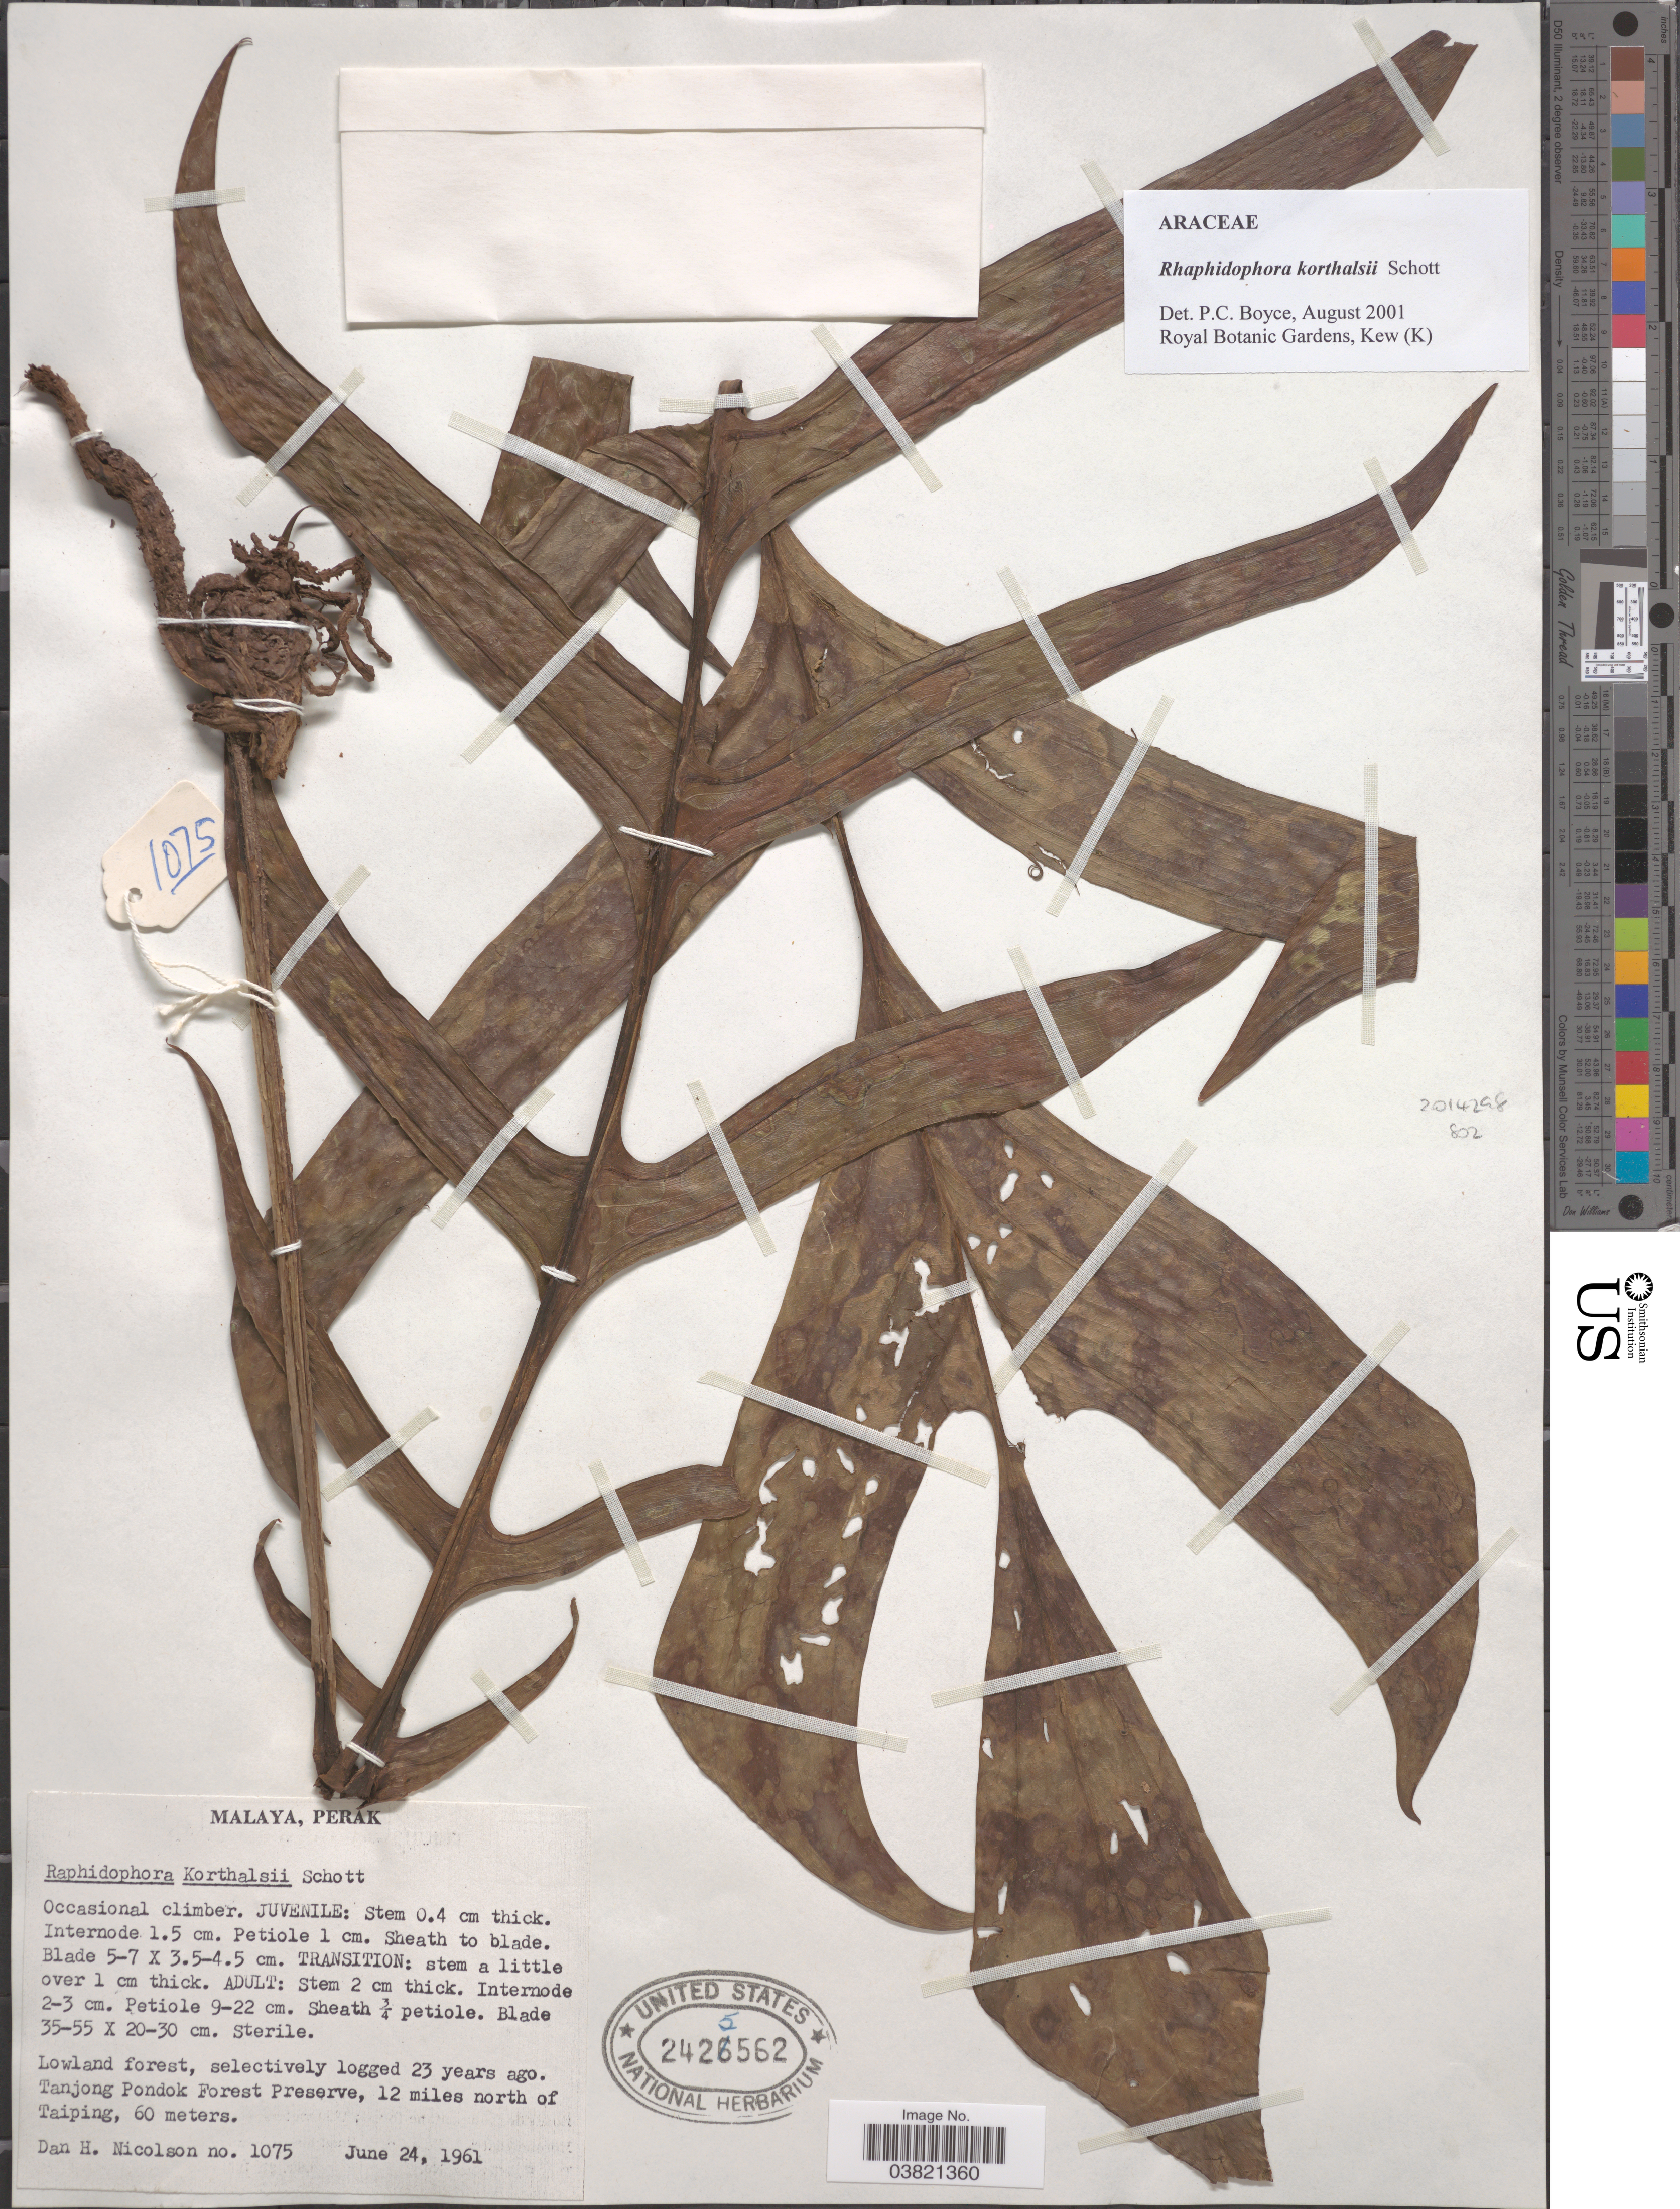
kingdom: Plantae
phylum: Tracheophyta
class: Liliopsida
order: Alismatales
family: Araceae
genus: Rhaphidophora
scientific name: Rhaphidophora korthalsii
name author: Schott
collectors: D. H. Nicolson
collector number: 1075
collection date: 1961-06-24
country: Malaysia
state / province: Perak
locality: Malaya. Tanjong Pondok Forest Preserve, 12 miles north of Taiping.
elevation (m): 60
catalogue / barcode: US 2425562